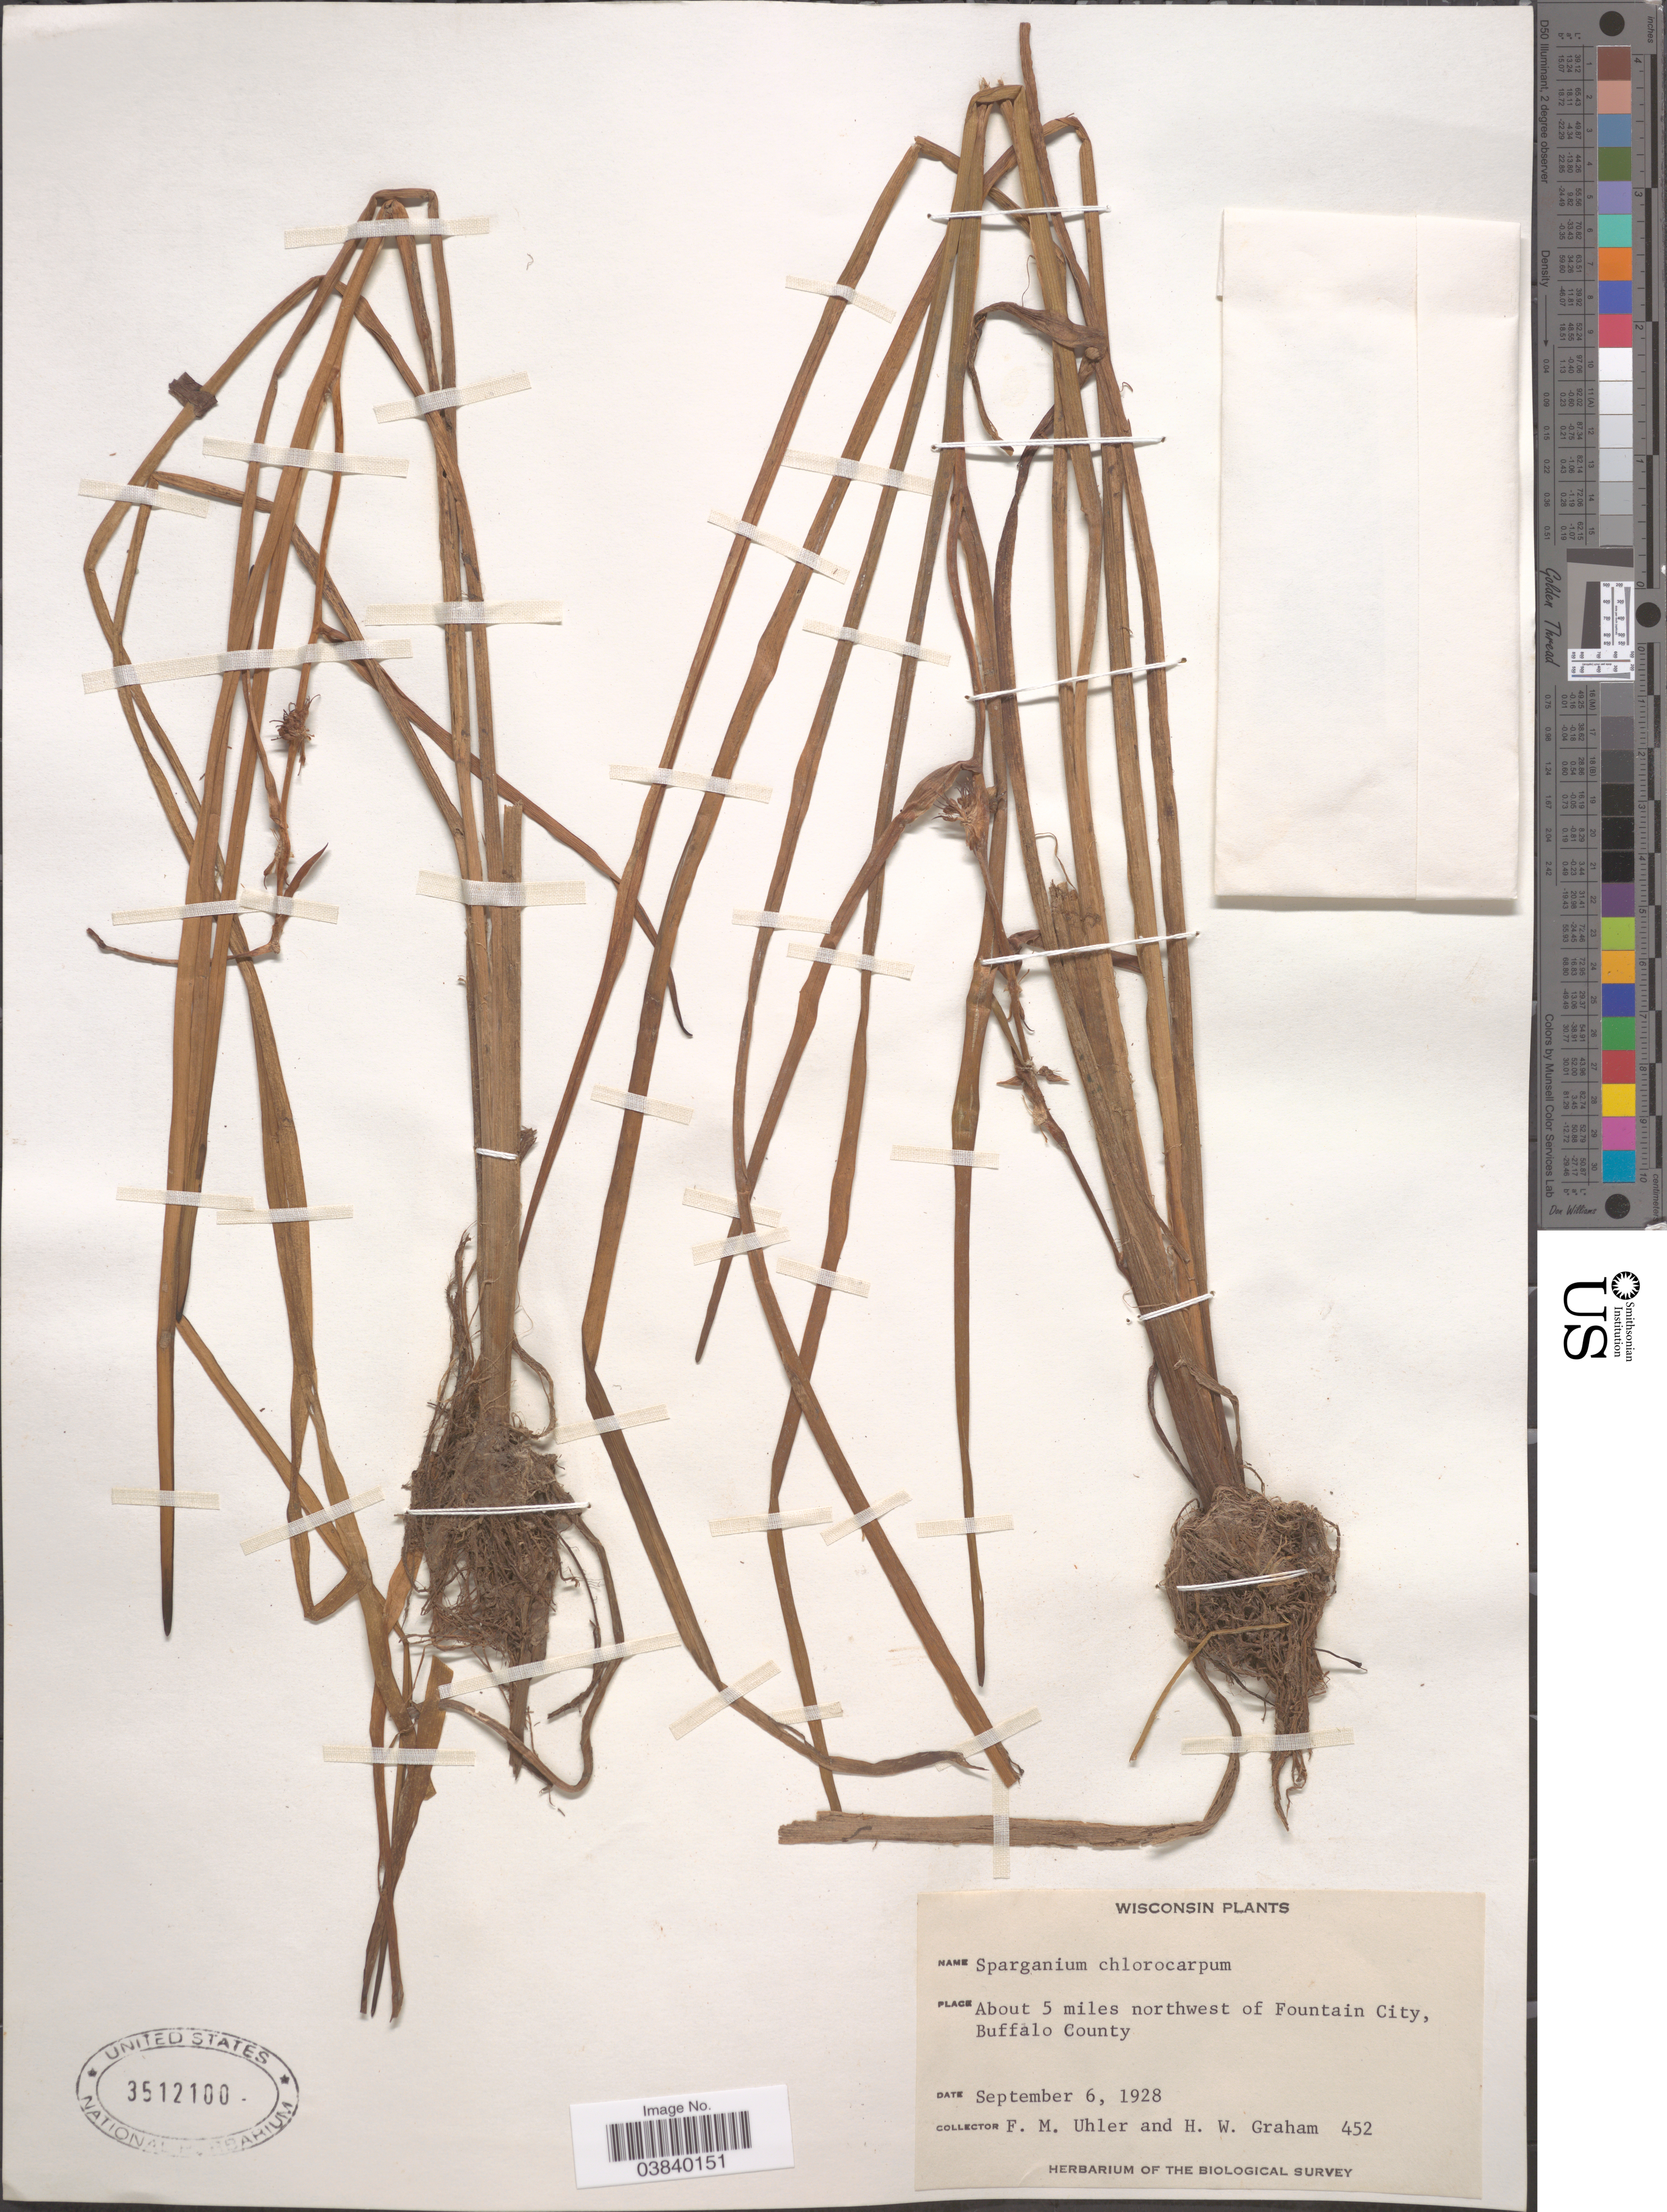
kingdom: Plantae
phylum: Tracheophyta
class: Liliopsida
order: Poales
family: Typhaceae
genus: Sparganium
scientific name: Sparganium chlorocarpum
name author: Rydb.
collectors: F. M. Uhler & H. W. Graham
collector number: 452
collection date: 1928-09-06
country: United States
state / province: Wisconsin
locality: About 5 miles northwest of Fountain City, Buffalo County.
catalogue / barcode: US 3512100